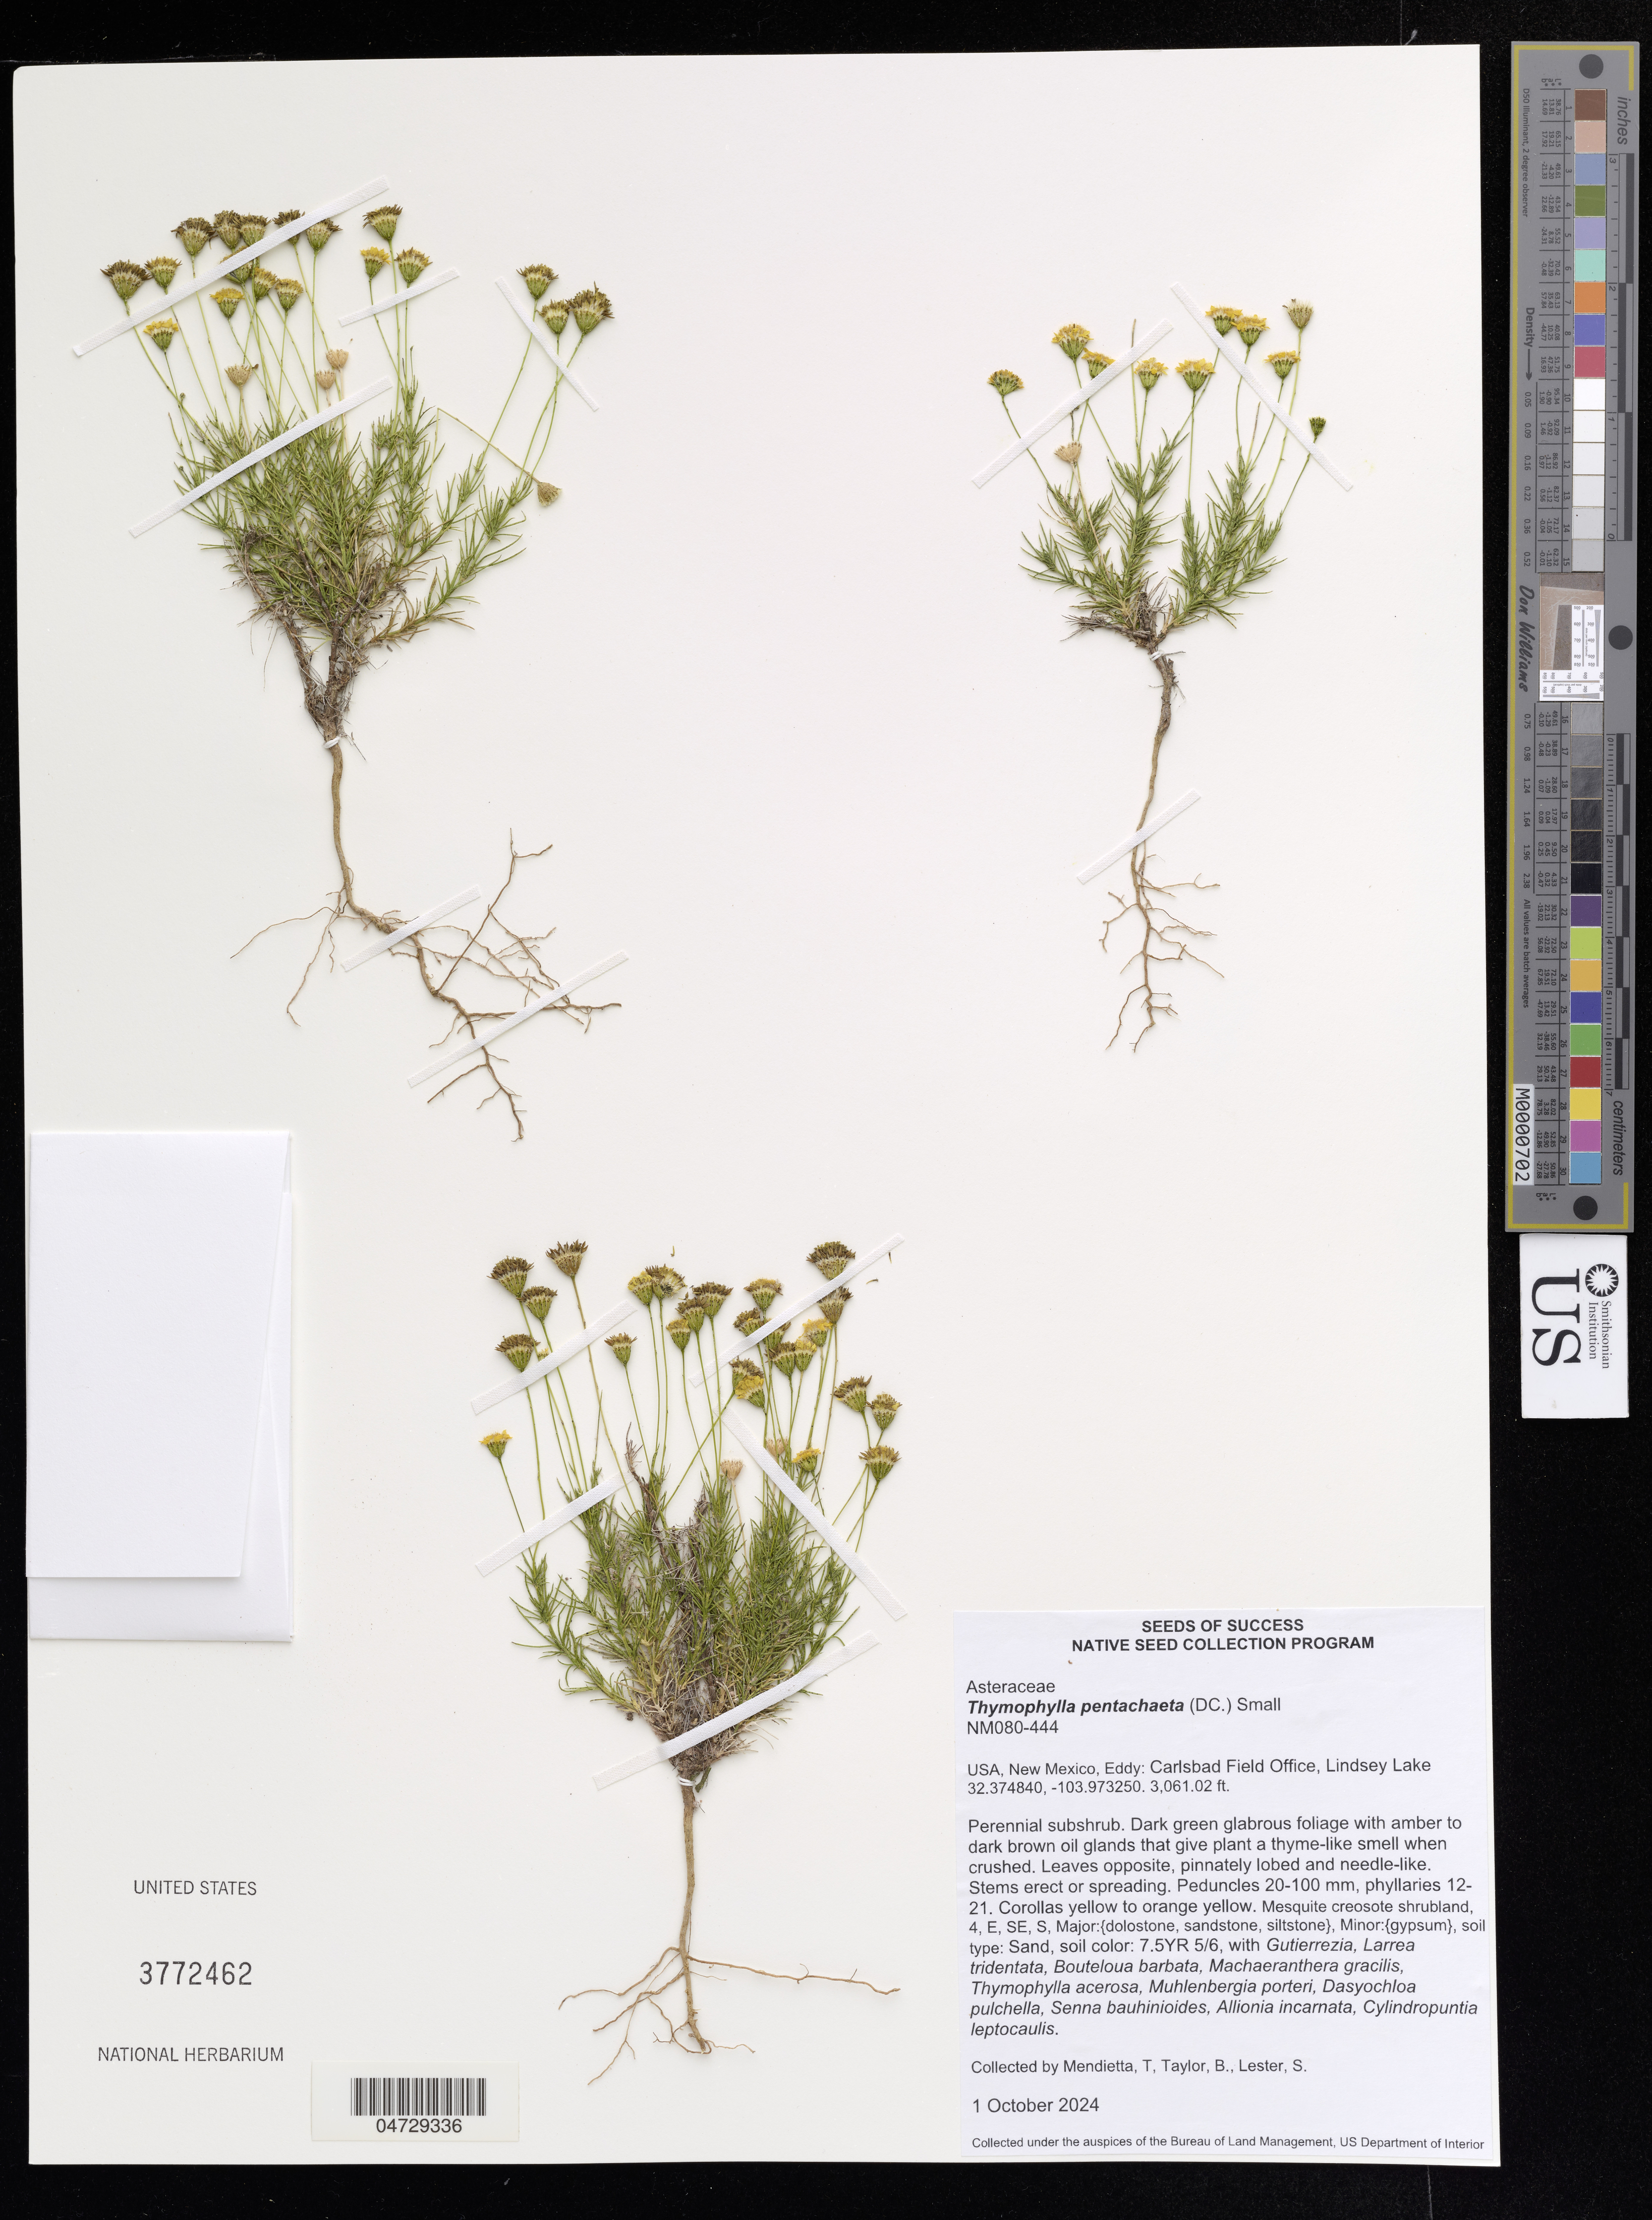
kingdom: Plantae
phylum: Tracheophyta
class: Magnoliopsida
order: Asterales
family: Asteraceae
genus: Thymophylla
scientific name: Thymophylla pentachaeta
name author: (DC.) Small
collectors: T. Mendietta, B. Taylor & S. Lester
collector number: NM080-444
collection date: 2024-10-01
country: United States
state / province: New Mexico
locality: Eddy: Carlsbad Field Office, Lindsey Lake.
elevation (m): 933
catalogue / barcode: US 3772462